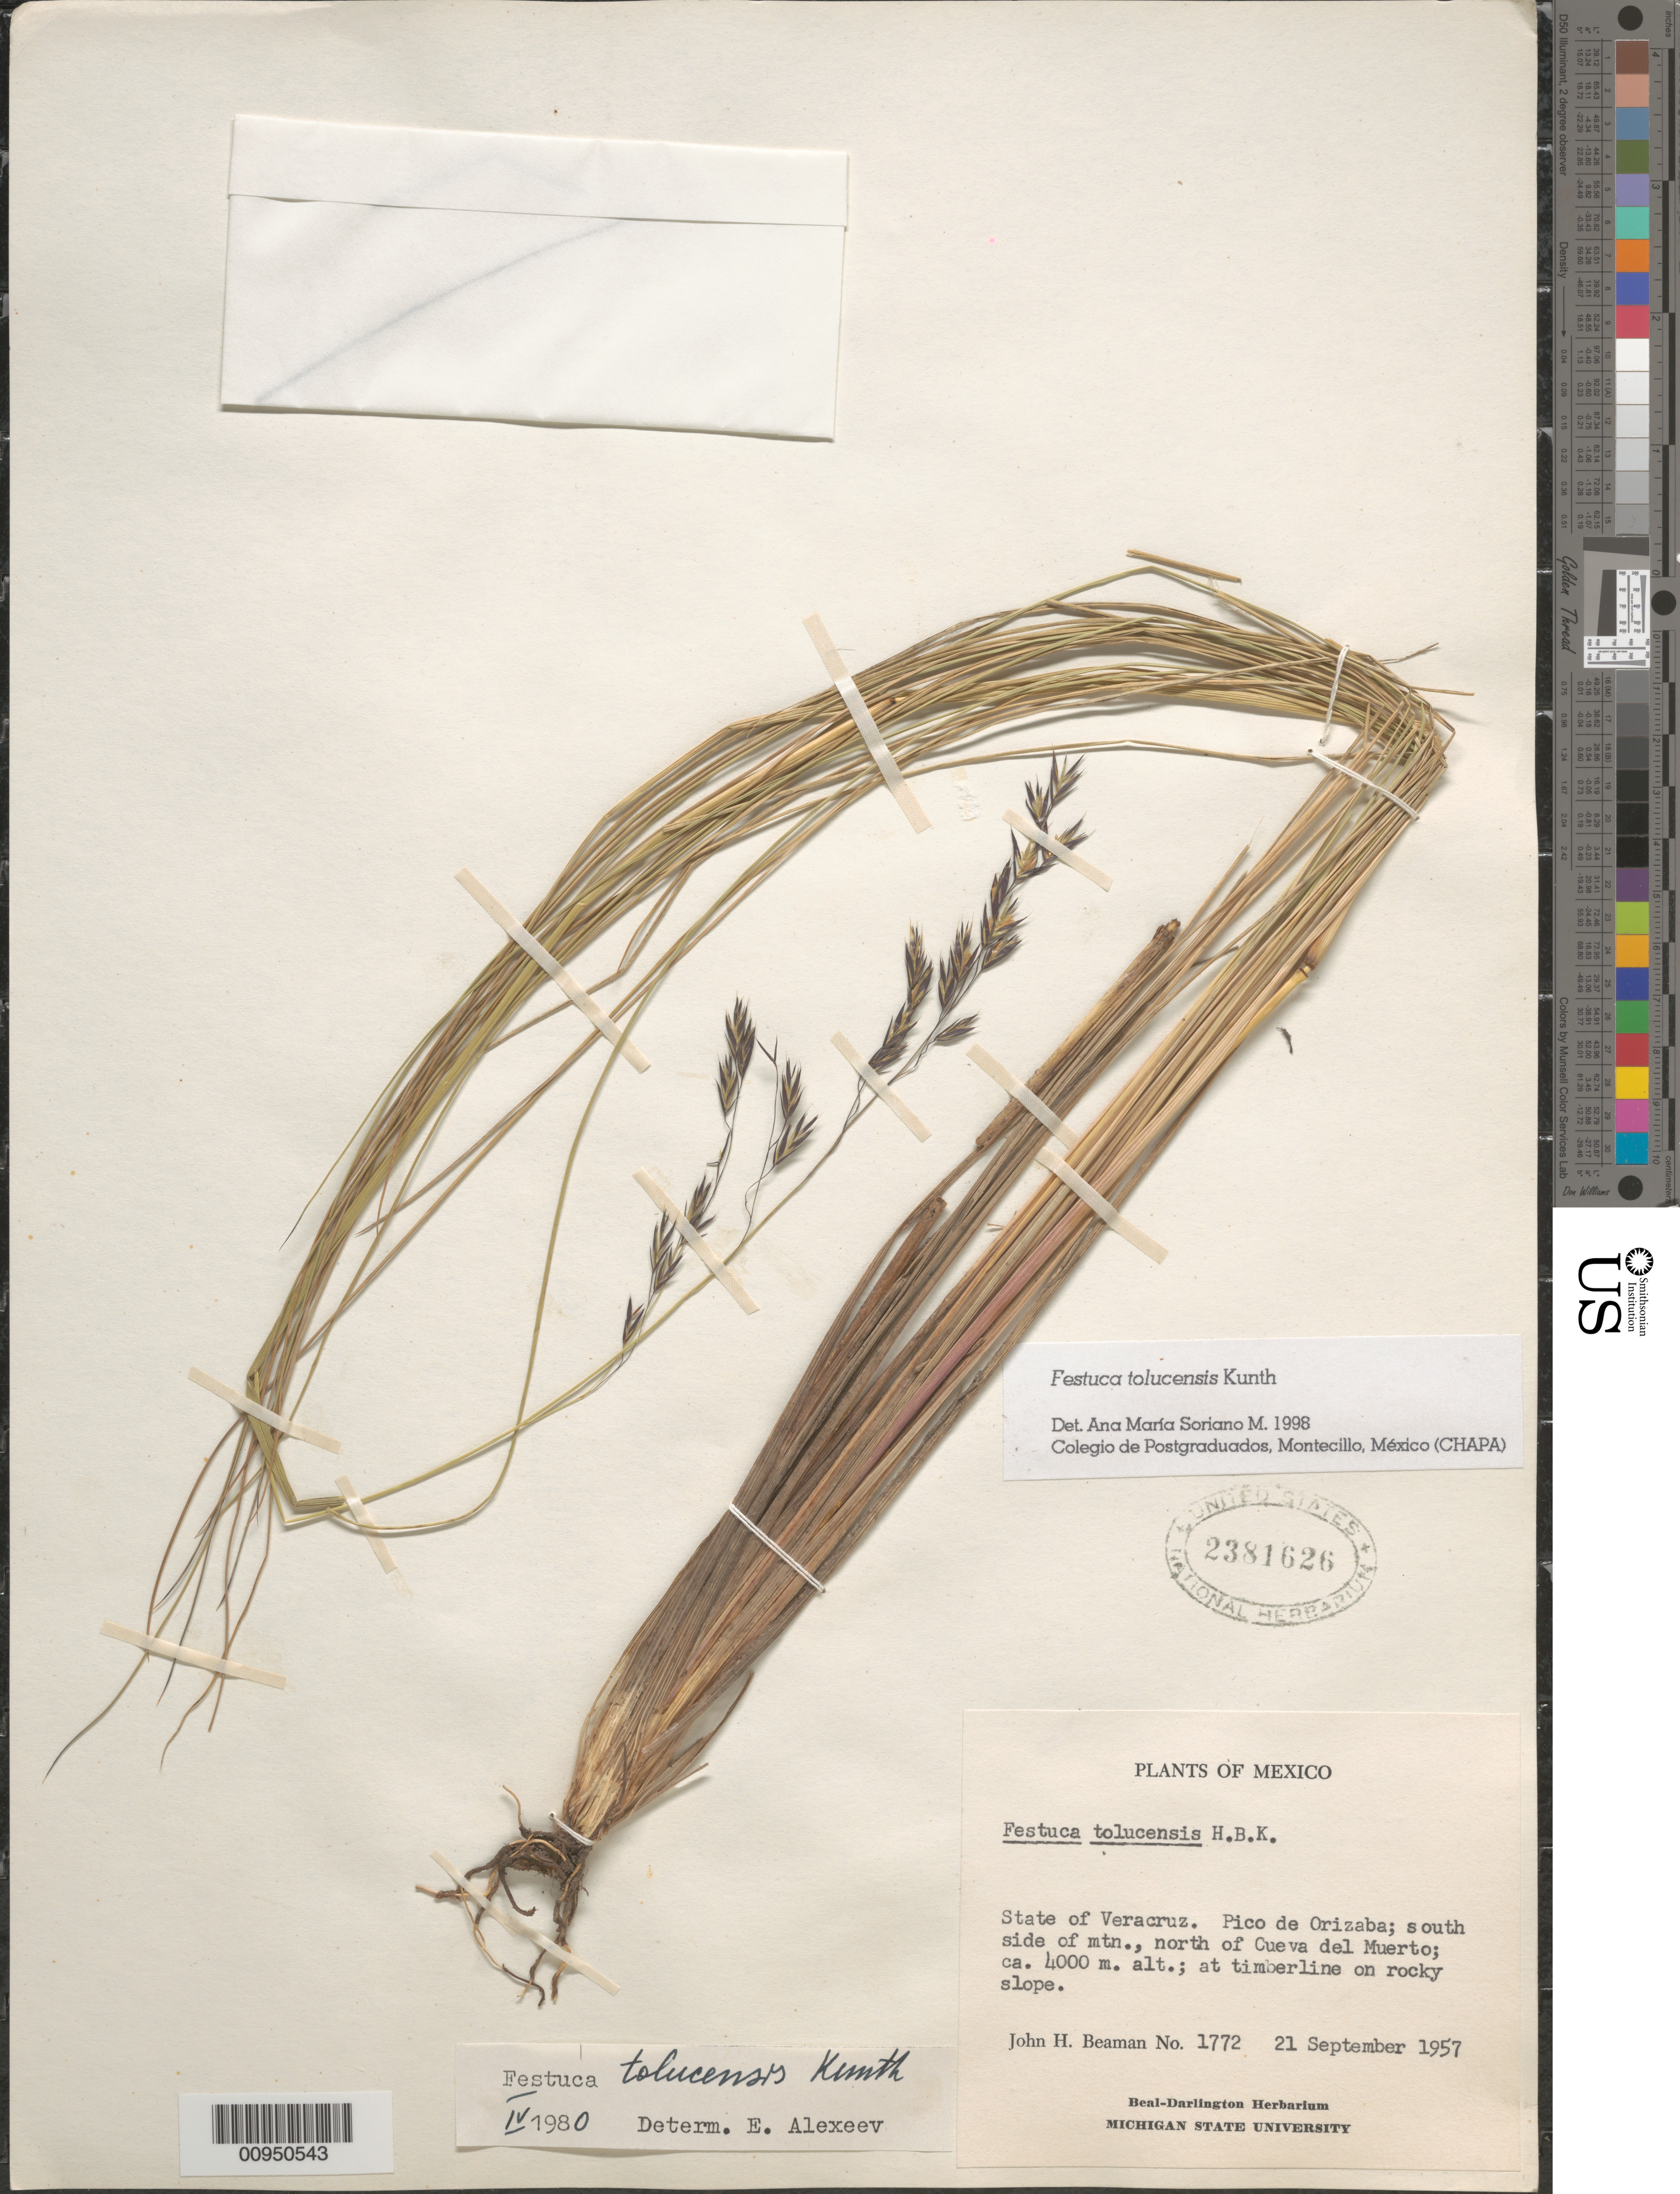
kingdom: Plantae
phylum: Tracheophyta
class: Liliopsida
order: Poales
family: Poaceae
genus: Festuca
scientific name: Festuca tolucensis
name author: Kunth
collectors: J. H. Beaman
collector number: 1772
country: Mexico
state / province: Veracruz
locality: Pico de Orizaba, N of Cueva del Muerto.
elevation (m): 4000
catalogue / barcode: US 2381626